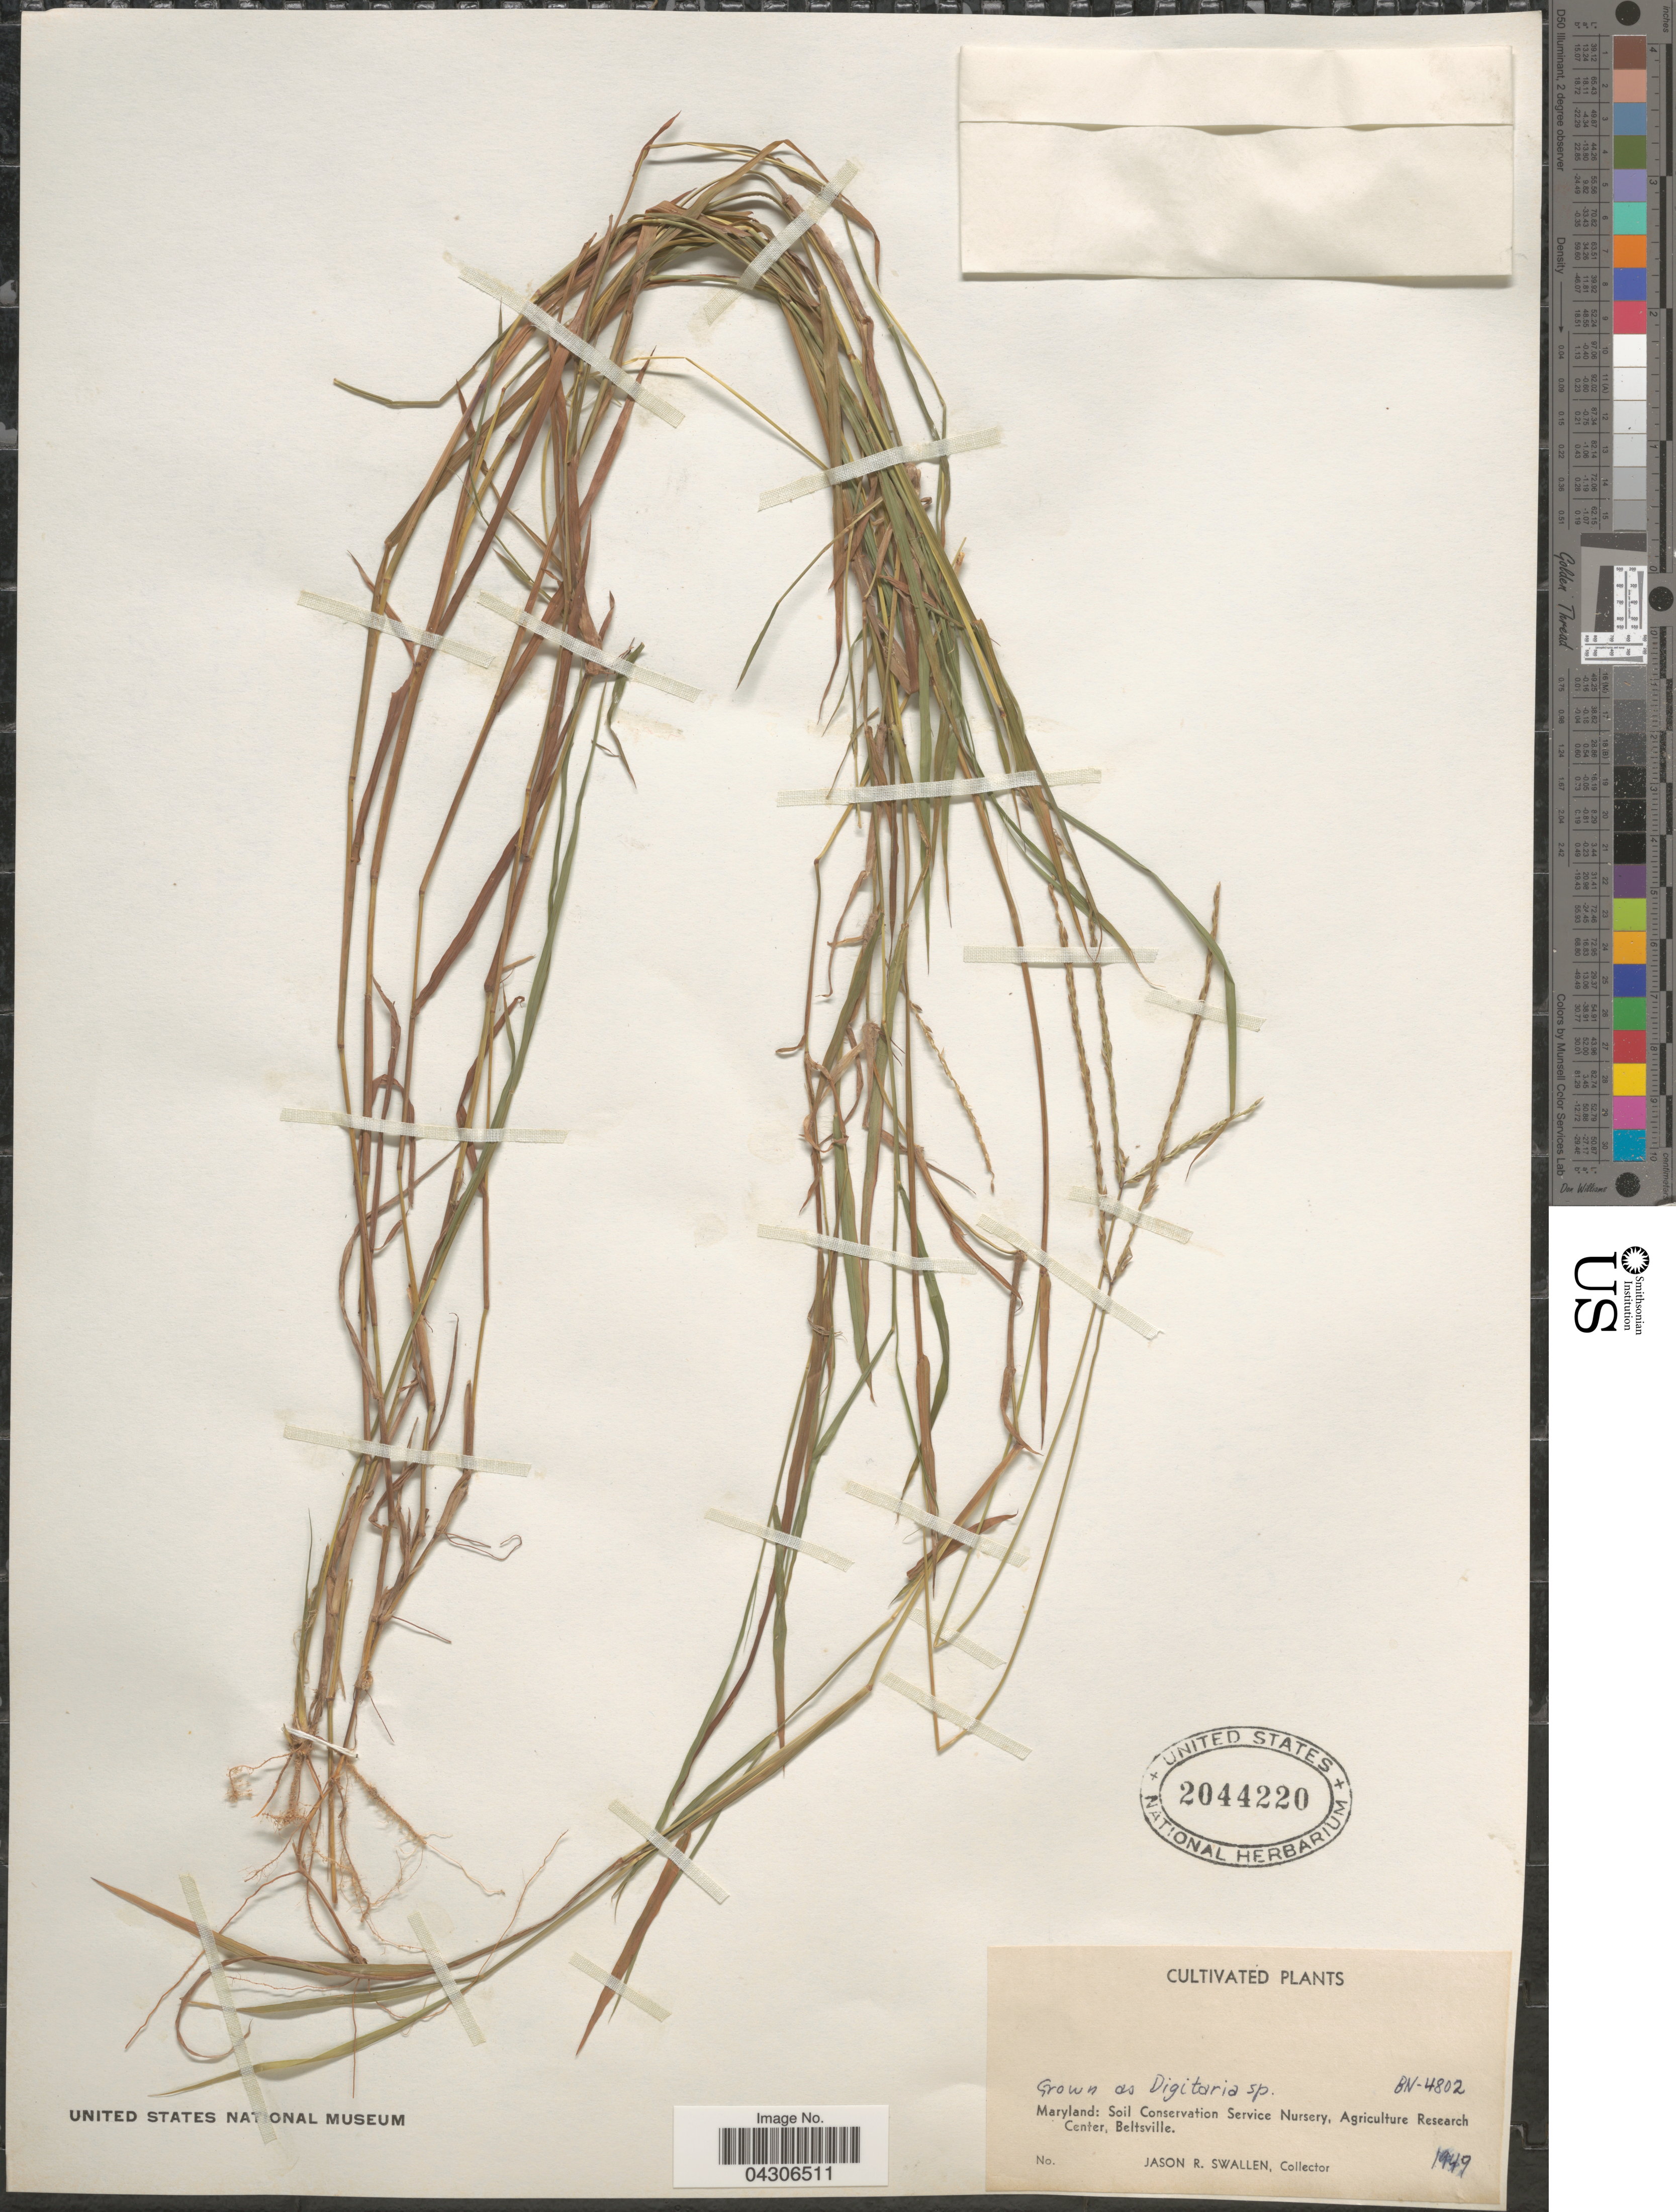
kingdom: Plantae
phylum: Tracheophyta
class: Liliopsida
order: Poales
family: Poaceae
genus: Digitaria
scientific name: Digitaria sp.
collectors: J. R. Swallen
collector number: BN-4802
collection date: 1949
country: United States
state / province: Maryland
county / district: Prince George's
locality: Soil Conservation Service Nursery, Agriculture Research Center, Beltsville.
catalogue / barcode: US 2044220